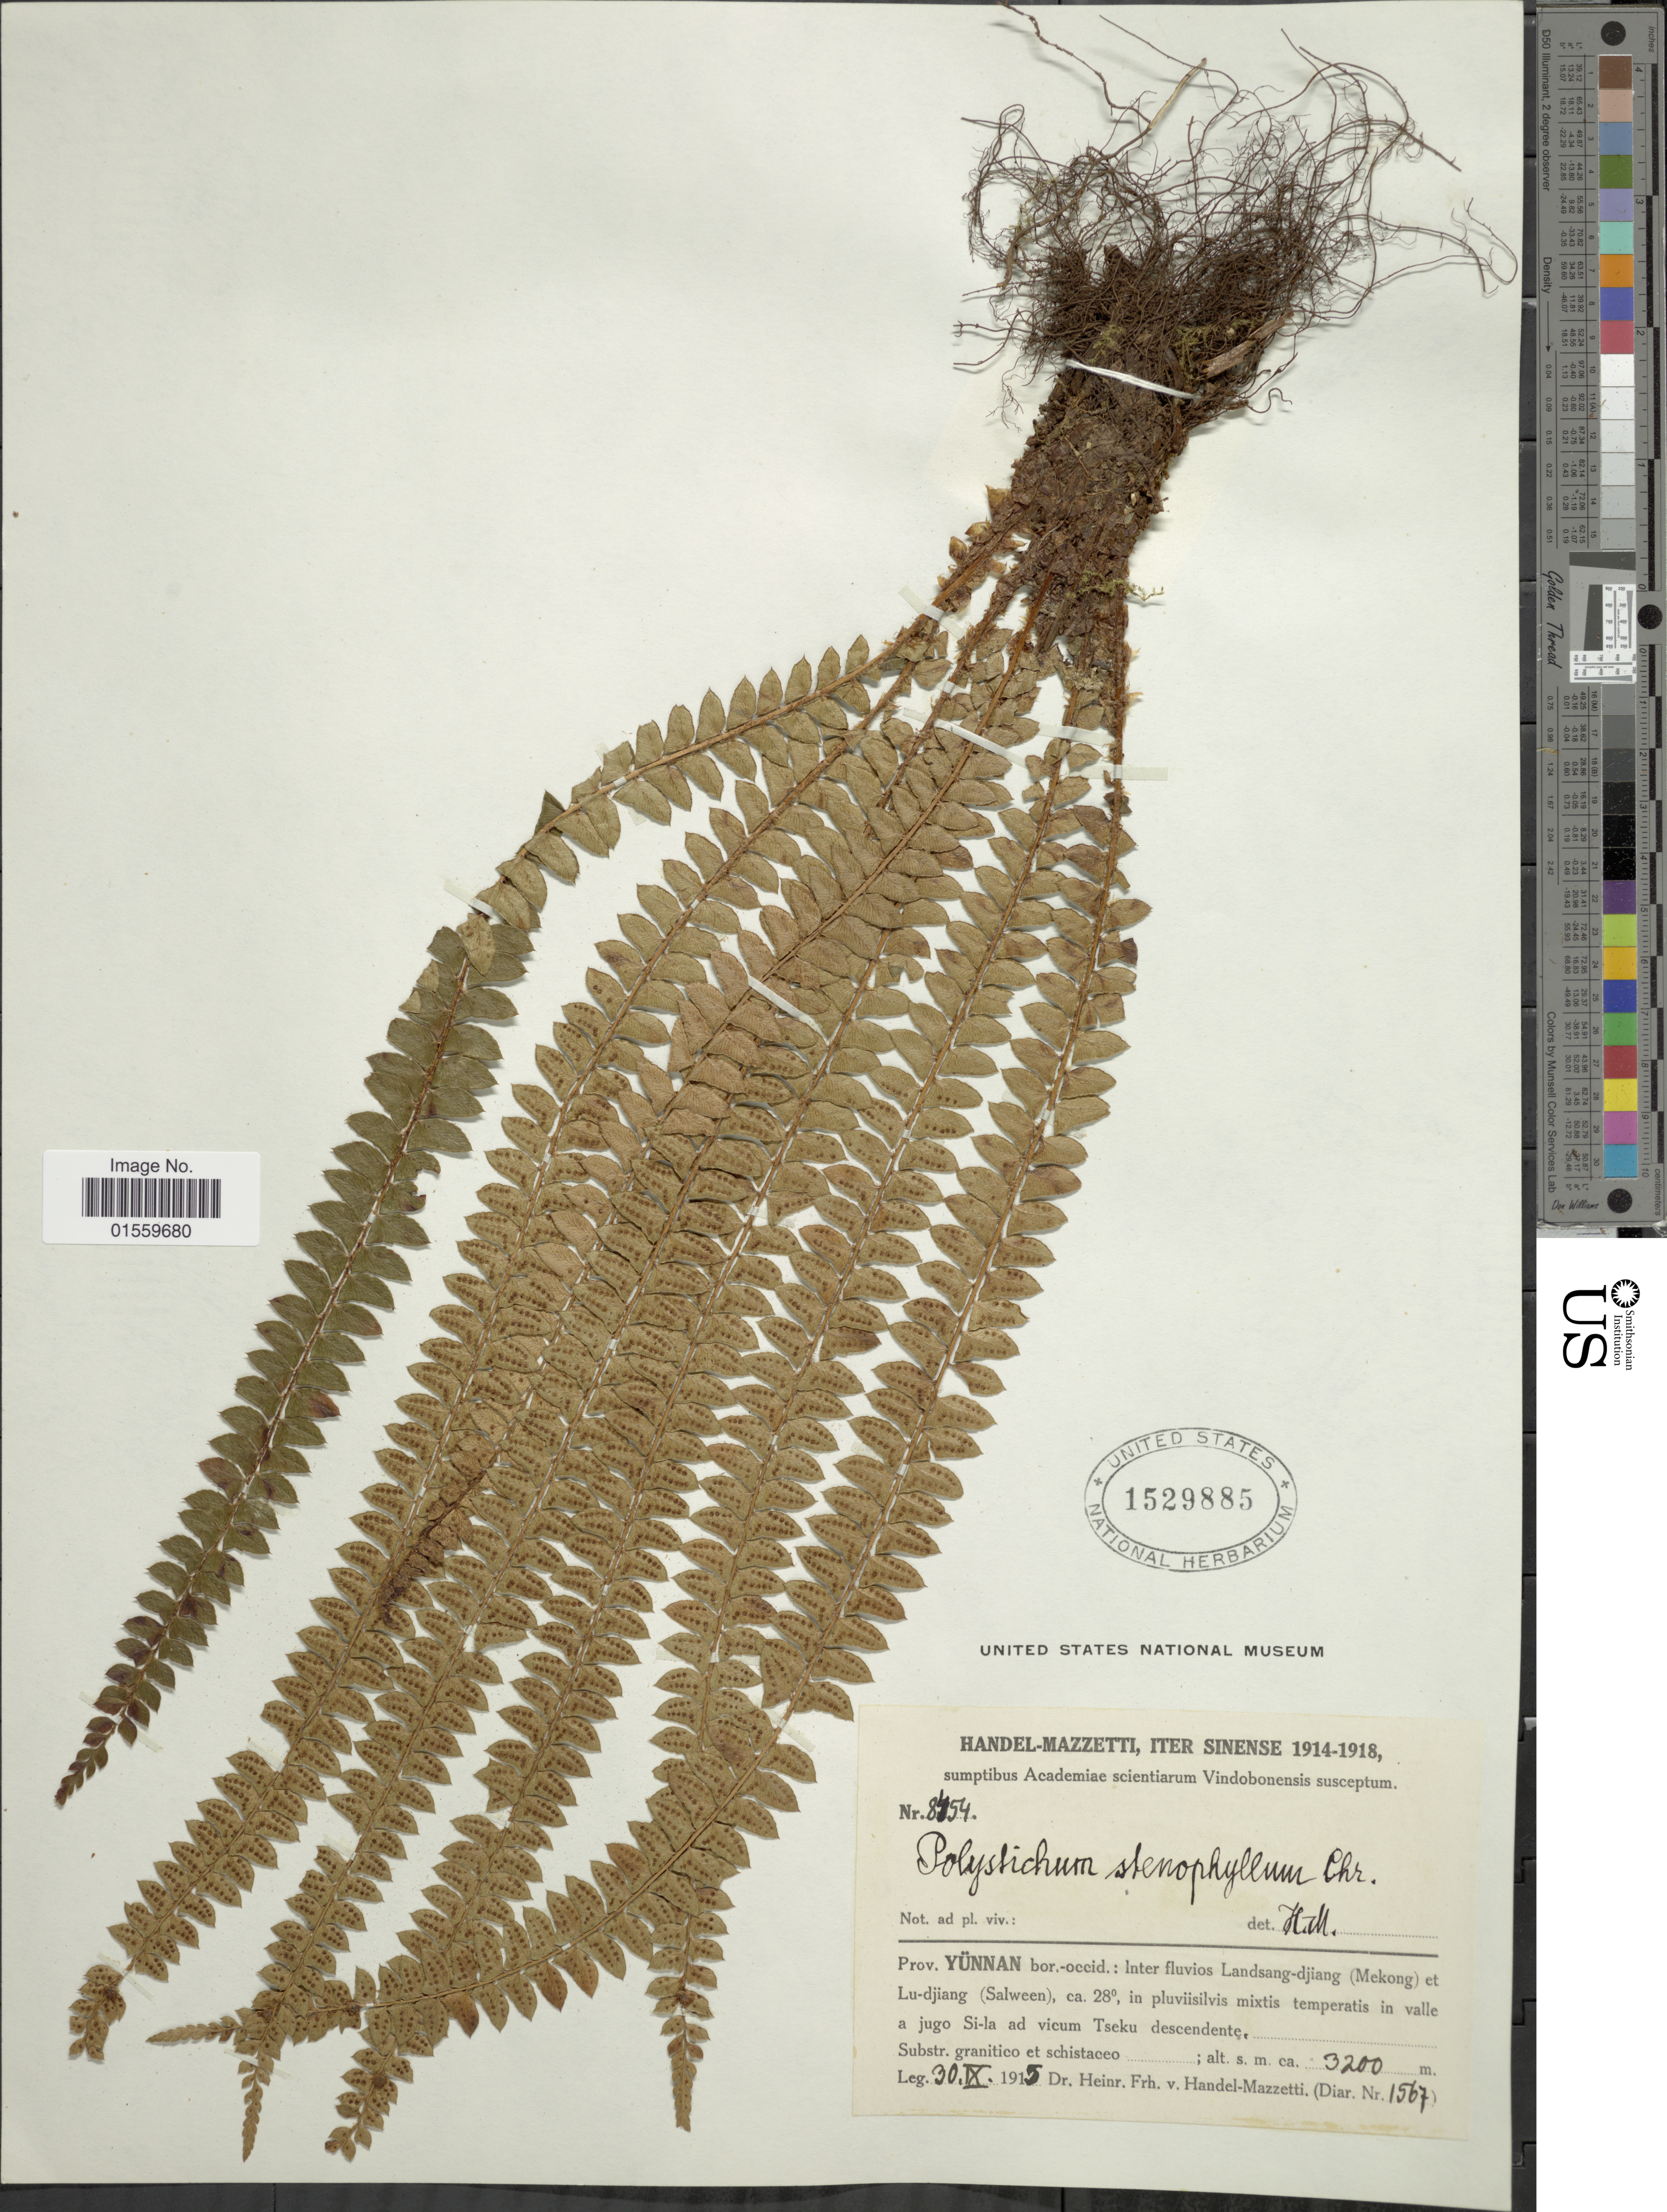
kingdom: Plantae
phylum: Tracheophyta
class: Polypodiopsida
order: Polypodiales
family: Dryopteridaceae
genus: Polystichum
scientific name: Polystichum stenophyllum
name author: Christ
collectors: H. Handel-Mazzetti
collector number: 1567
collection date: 1915-09-30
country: China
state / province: Yunnan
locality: Prov. Yunnan bor-accid.: Inter Landsang-djiang (Mekong) et Lu-djiang (Salween), ca. 28 °, in pluviisilvis mixtis temperatis in valle a jugo Si-la ad Vicum Tseku descendente.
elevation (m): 3200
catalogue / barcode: US 1529885